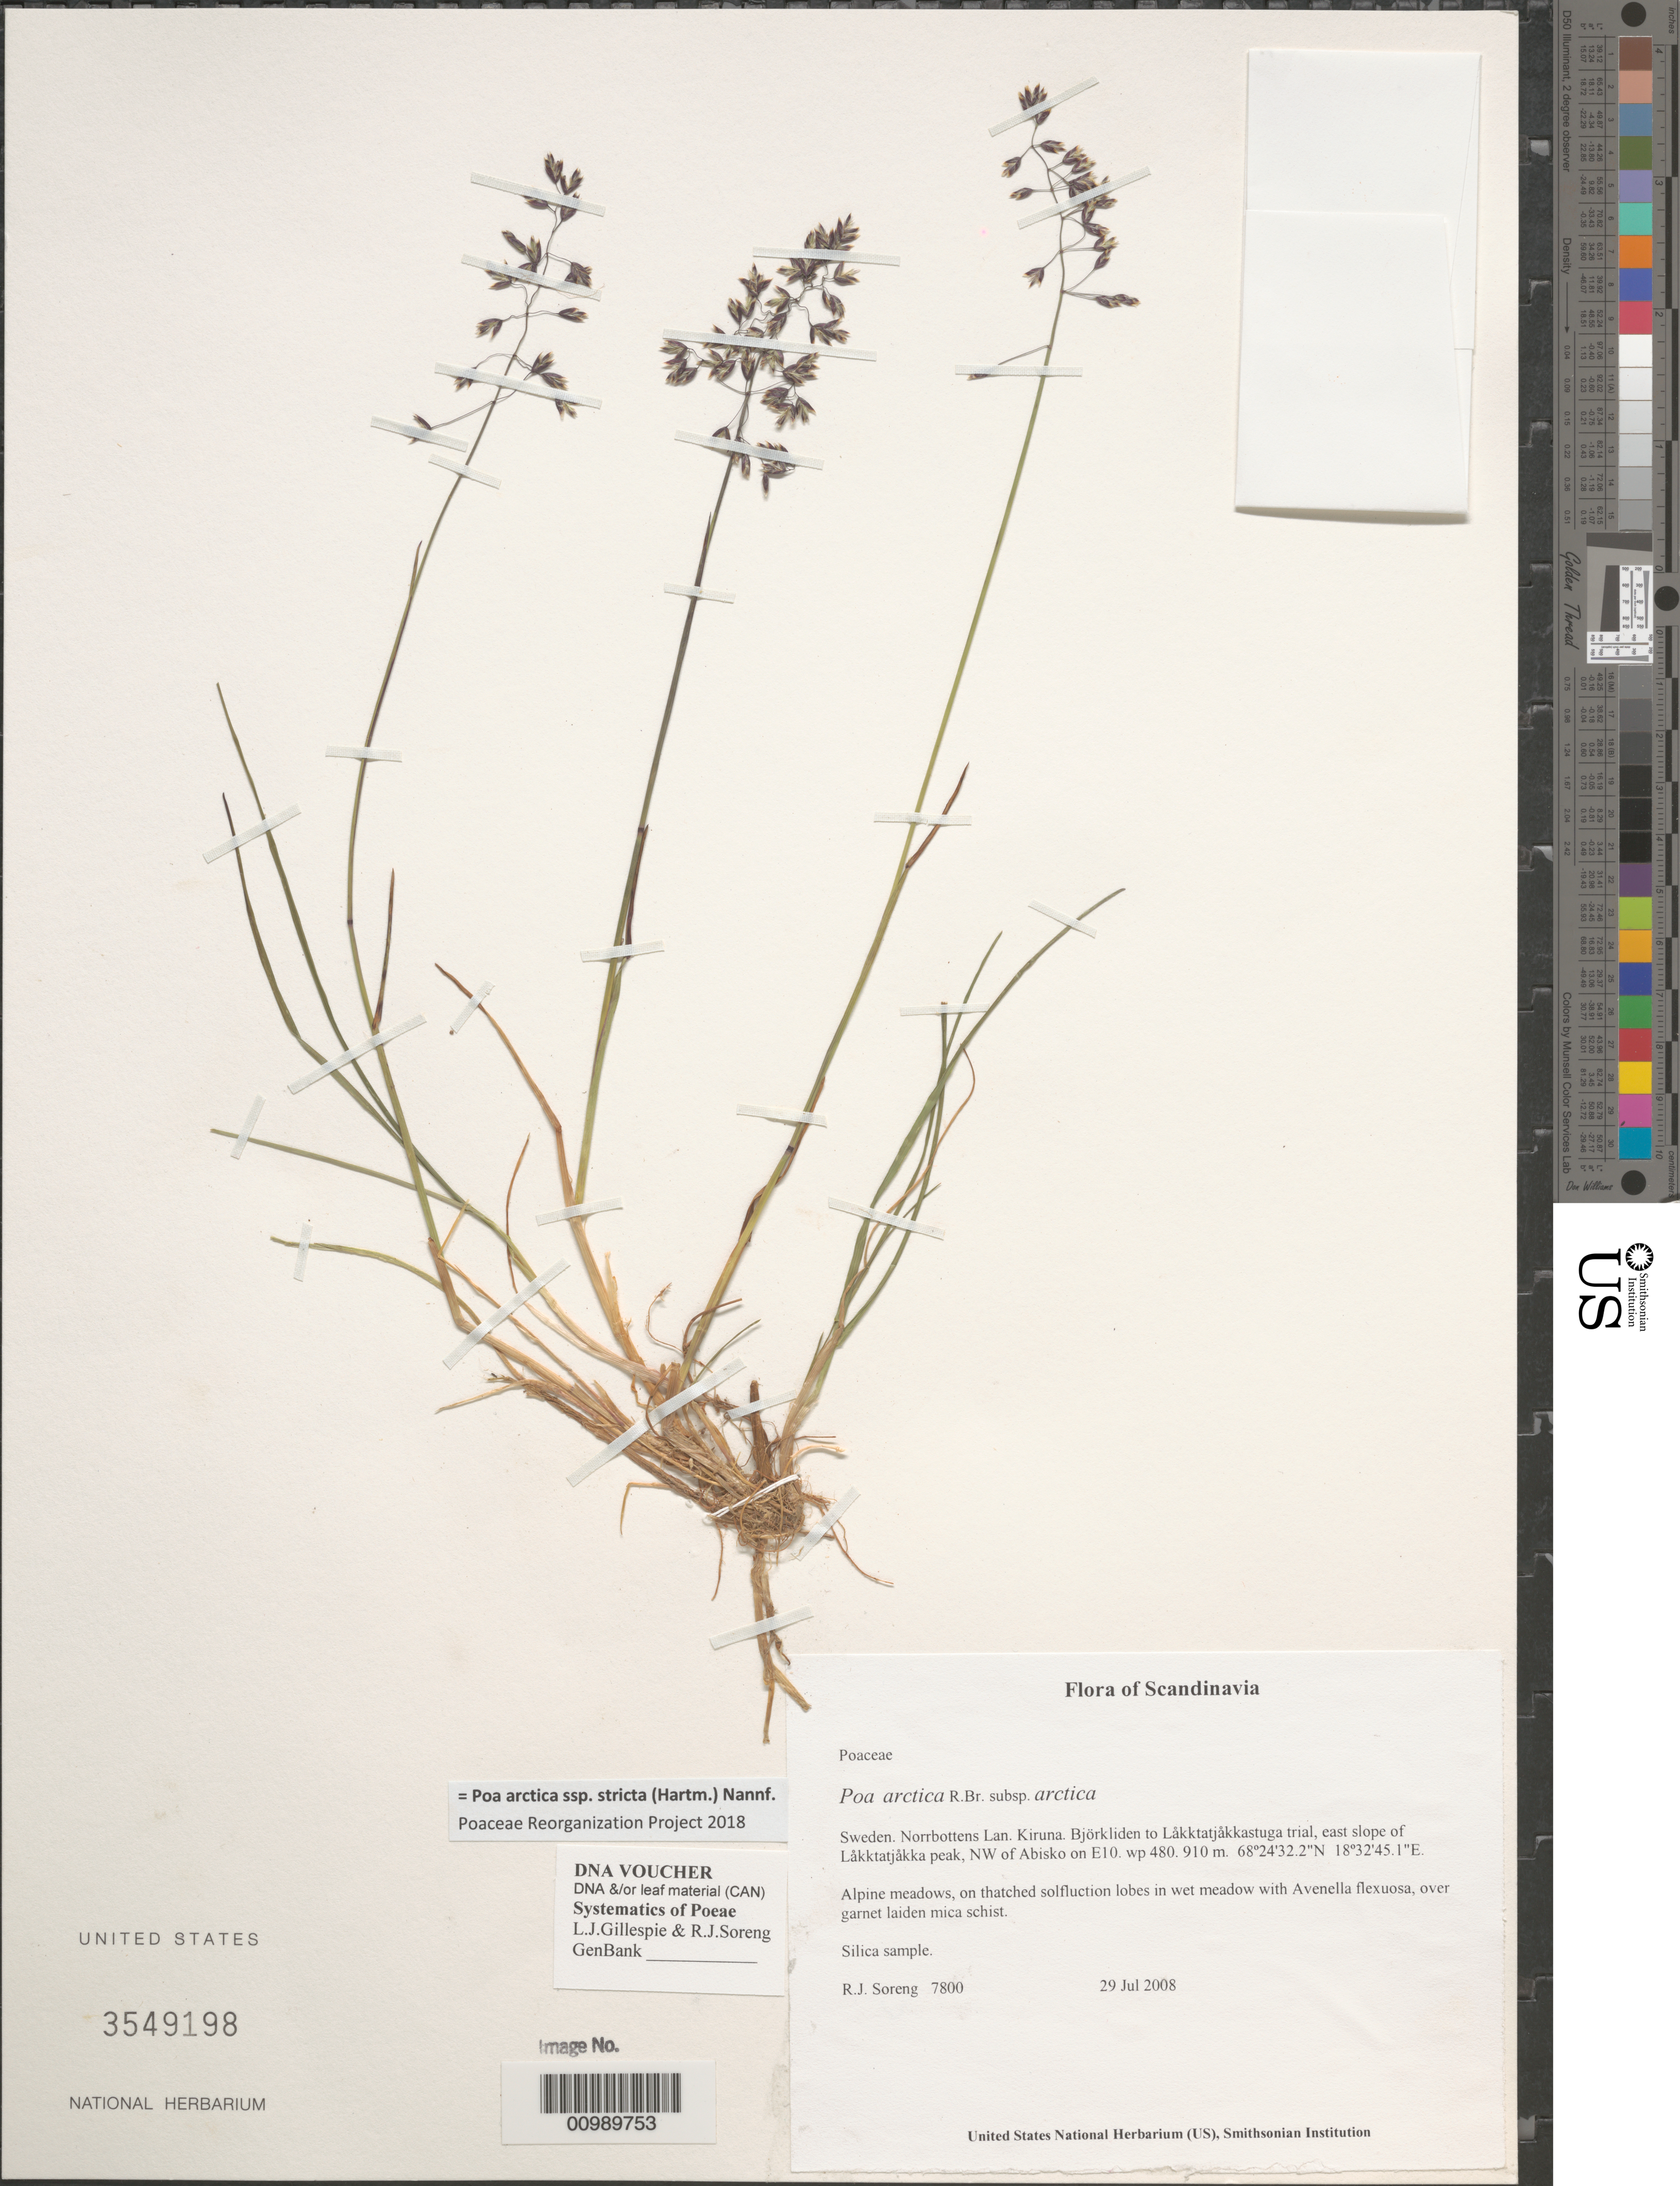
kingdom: Plantae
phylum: Tracheophyta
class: Liliopsida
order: Poales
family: Poaceae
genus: Poa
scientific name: Poa arctica subsp. stricta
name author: (Hartm.) Nannf.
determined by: Poaceae Reorganization Project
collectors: R. J. Soreng & N. L. Soreng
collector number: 7800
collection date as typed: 29 Jul 2008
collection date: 2008-07-29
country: Sweden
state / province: Norrbotten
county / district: Kiruna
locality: Björkliden to Låkktatjåkkastuga trial, east slope of Låkktatjåkka peak, NW of Abisko on E10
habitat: Alpine meadows, on thatched solfluction lobes in wet meadow with Avenella flexuosa, over garnet laiden mica schist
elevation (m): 910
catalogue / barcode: US 3549198